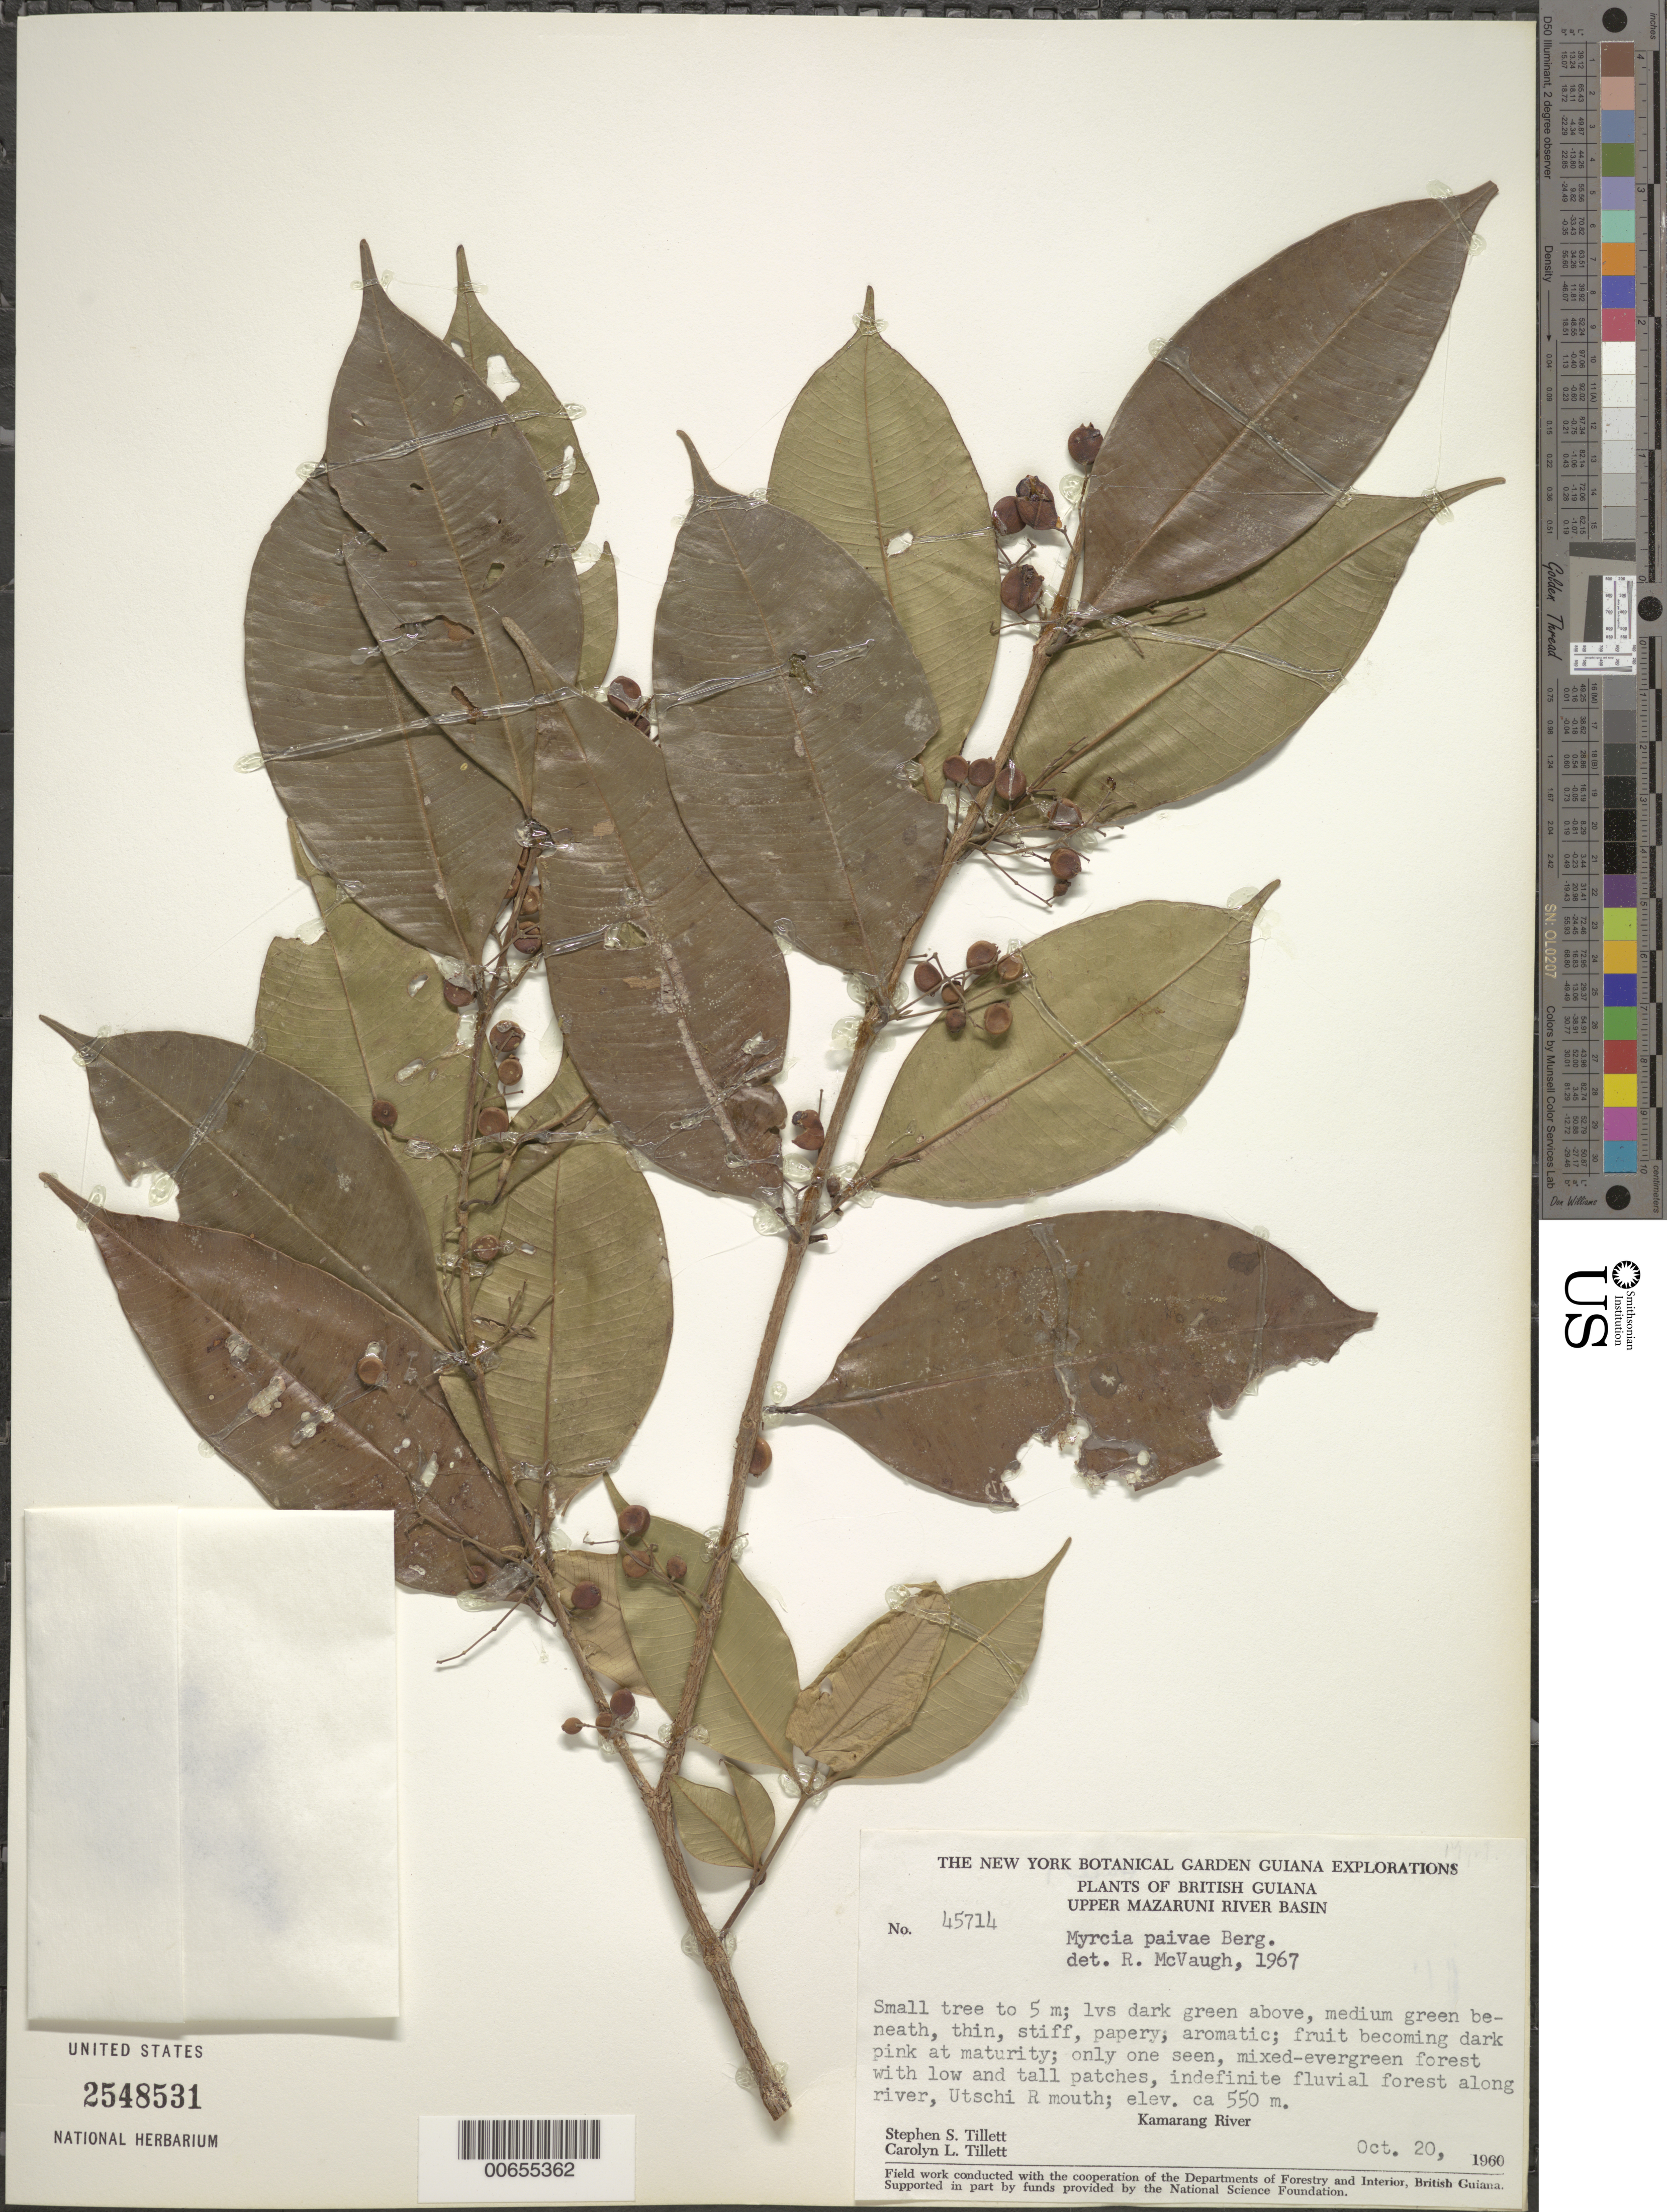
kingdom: Plantae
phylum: Tracheophyta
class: Magnoliopsida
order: Myrtales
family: Myrtaceae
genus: Myrcia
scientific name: Myrcia paivae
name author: O. Berg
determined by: McVaugh, R.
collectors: S. S. Tillett, C. L. Tillett & R. Boyan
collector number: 45714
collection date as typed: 20-Oct-60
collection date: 1960-10-20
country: Guyana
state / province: Cuyuni-Mazaruni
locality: Upper Mazaruni River Basin, mouth of Utschi River, Kamarang River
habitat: Fluvial forest along river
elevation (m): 549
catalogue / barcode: US 2548531